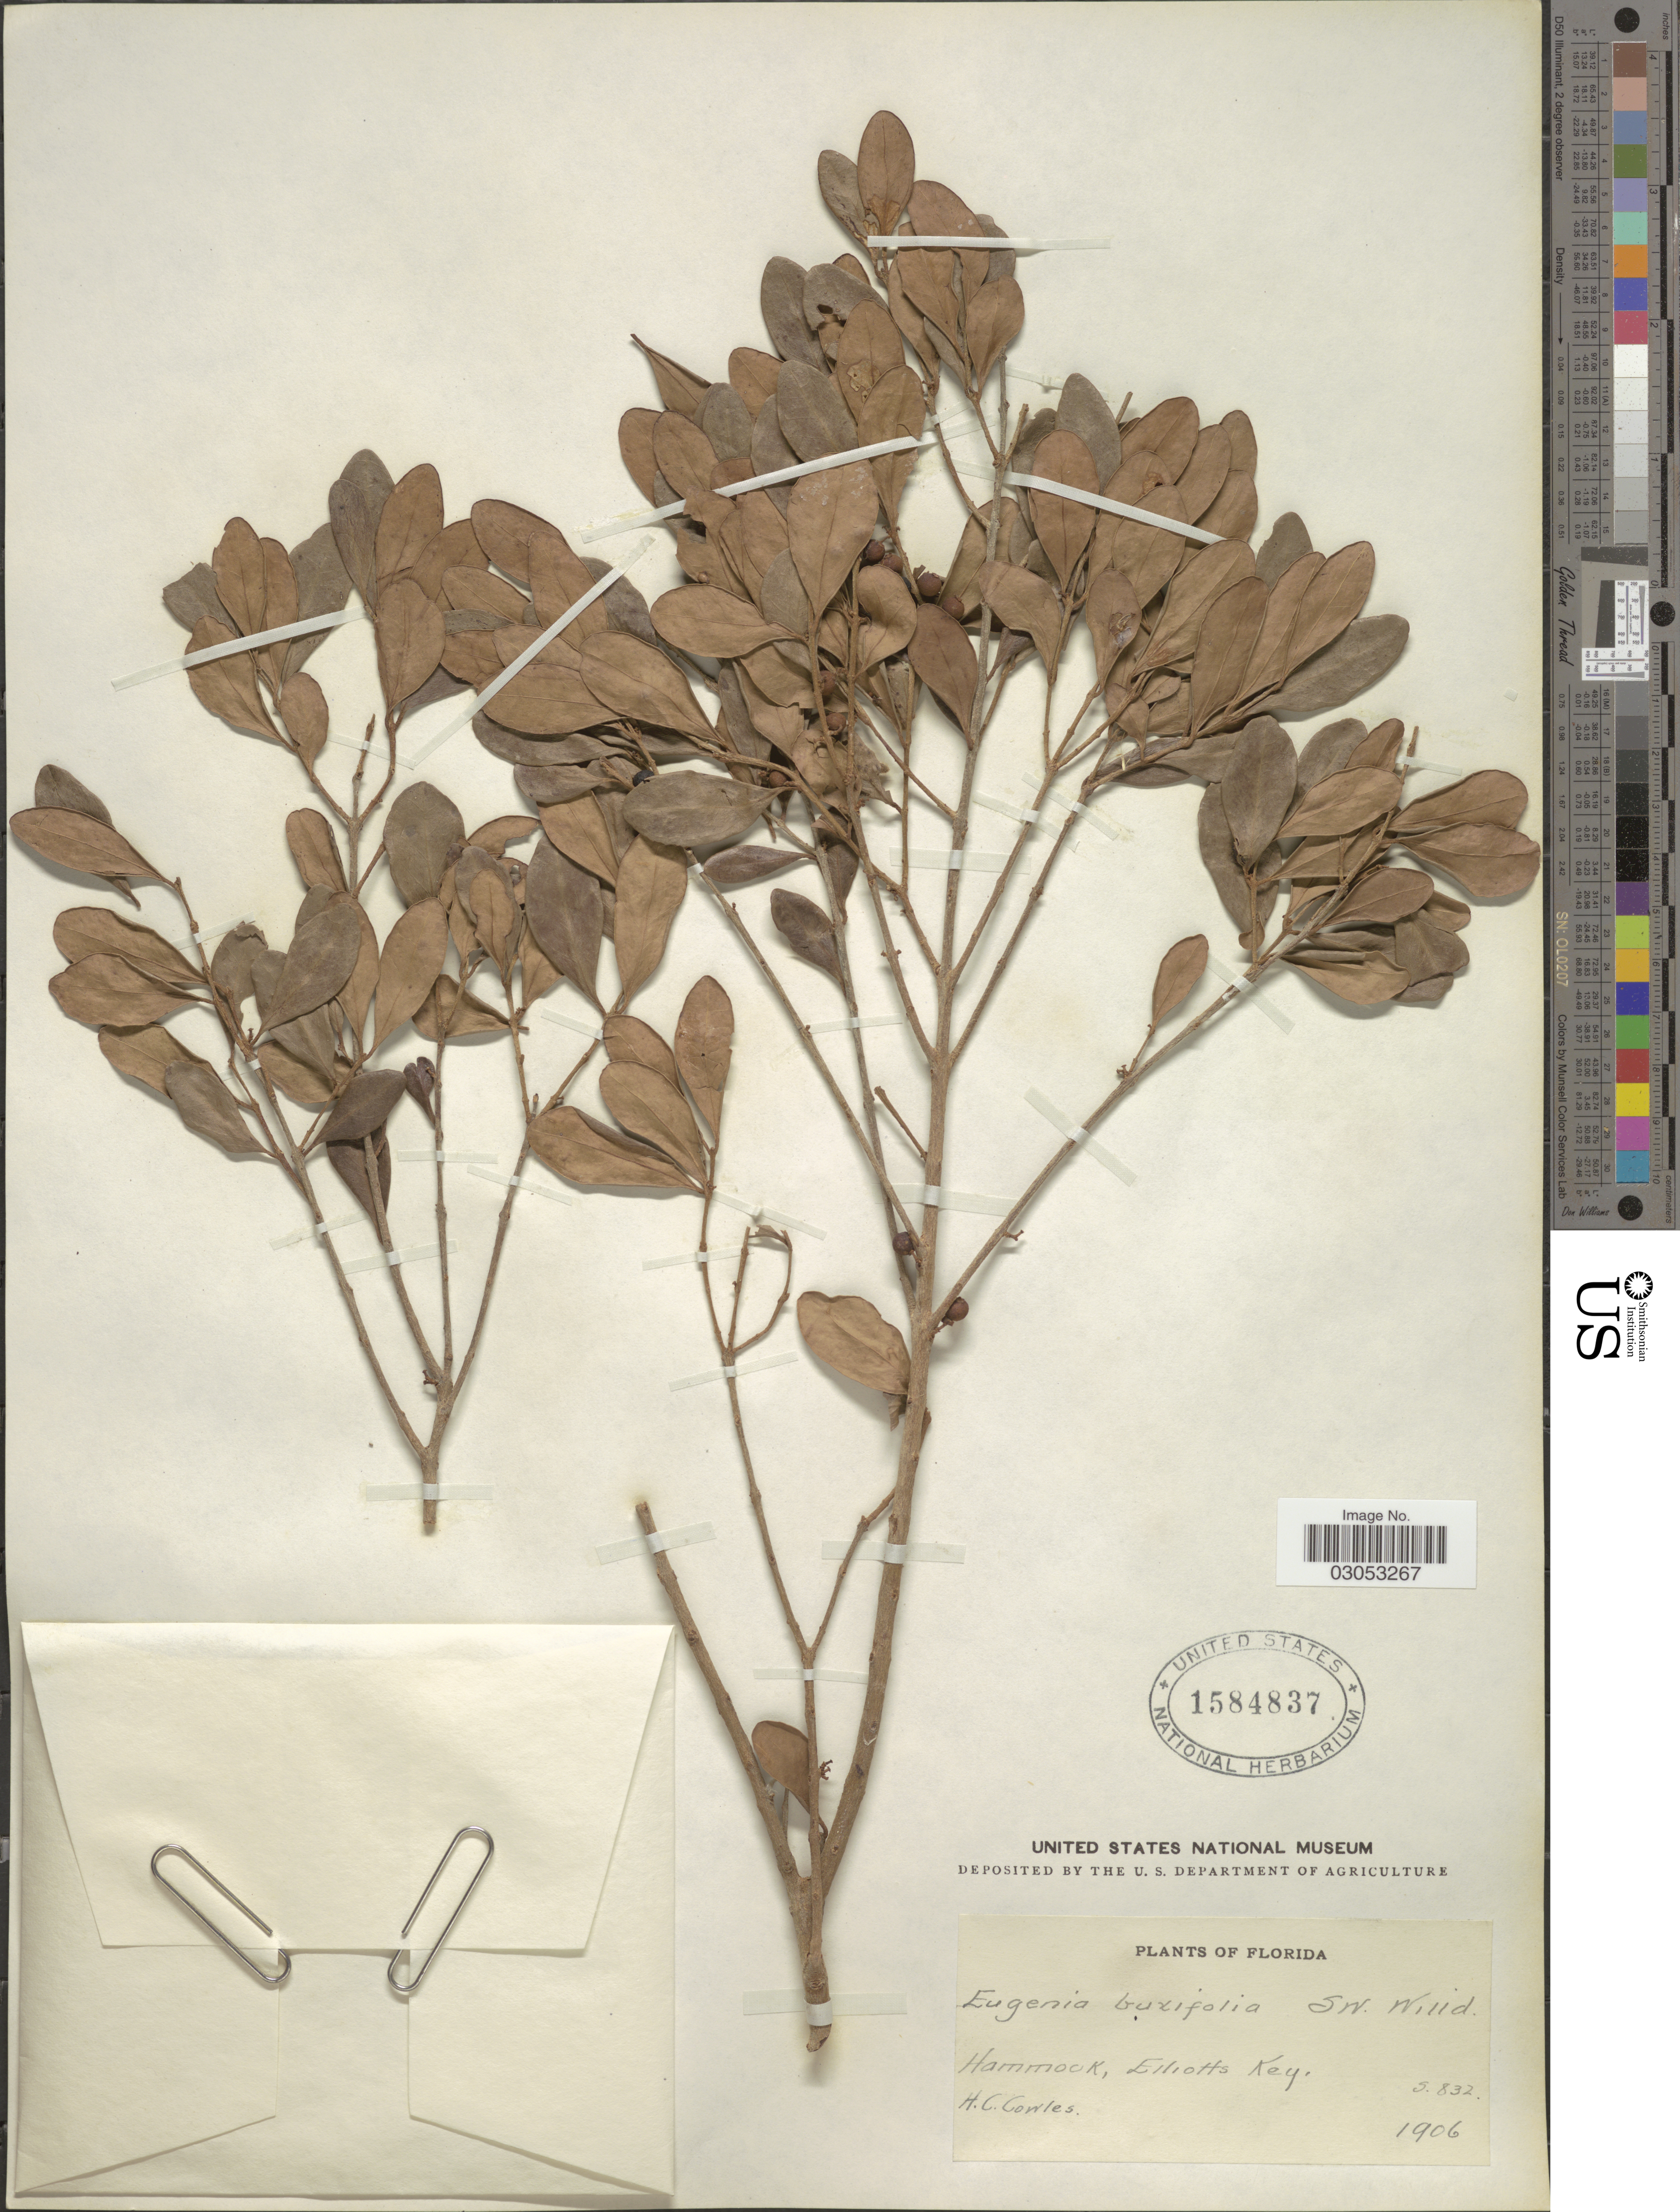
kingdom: Plantae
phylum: Tracheophyta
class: Magnoliopsida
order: Myrtales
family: Myrtaceae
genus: Eugenia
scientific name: Eugenia foetida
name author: Pers.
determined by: Strong, Mark T., (BOT), Smithsonian Institution - National Museum of Natural History (UNITED STATES)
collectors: H. Cowles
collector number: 5832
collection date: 1906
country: United States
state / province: Florida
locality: Hammock, Elliotts Key.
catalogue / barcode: US 1584837